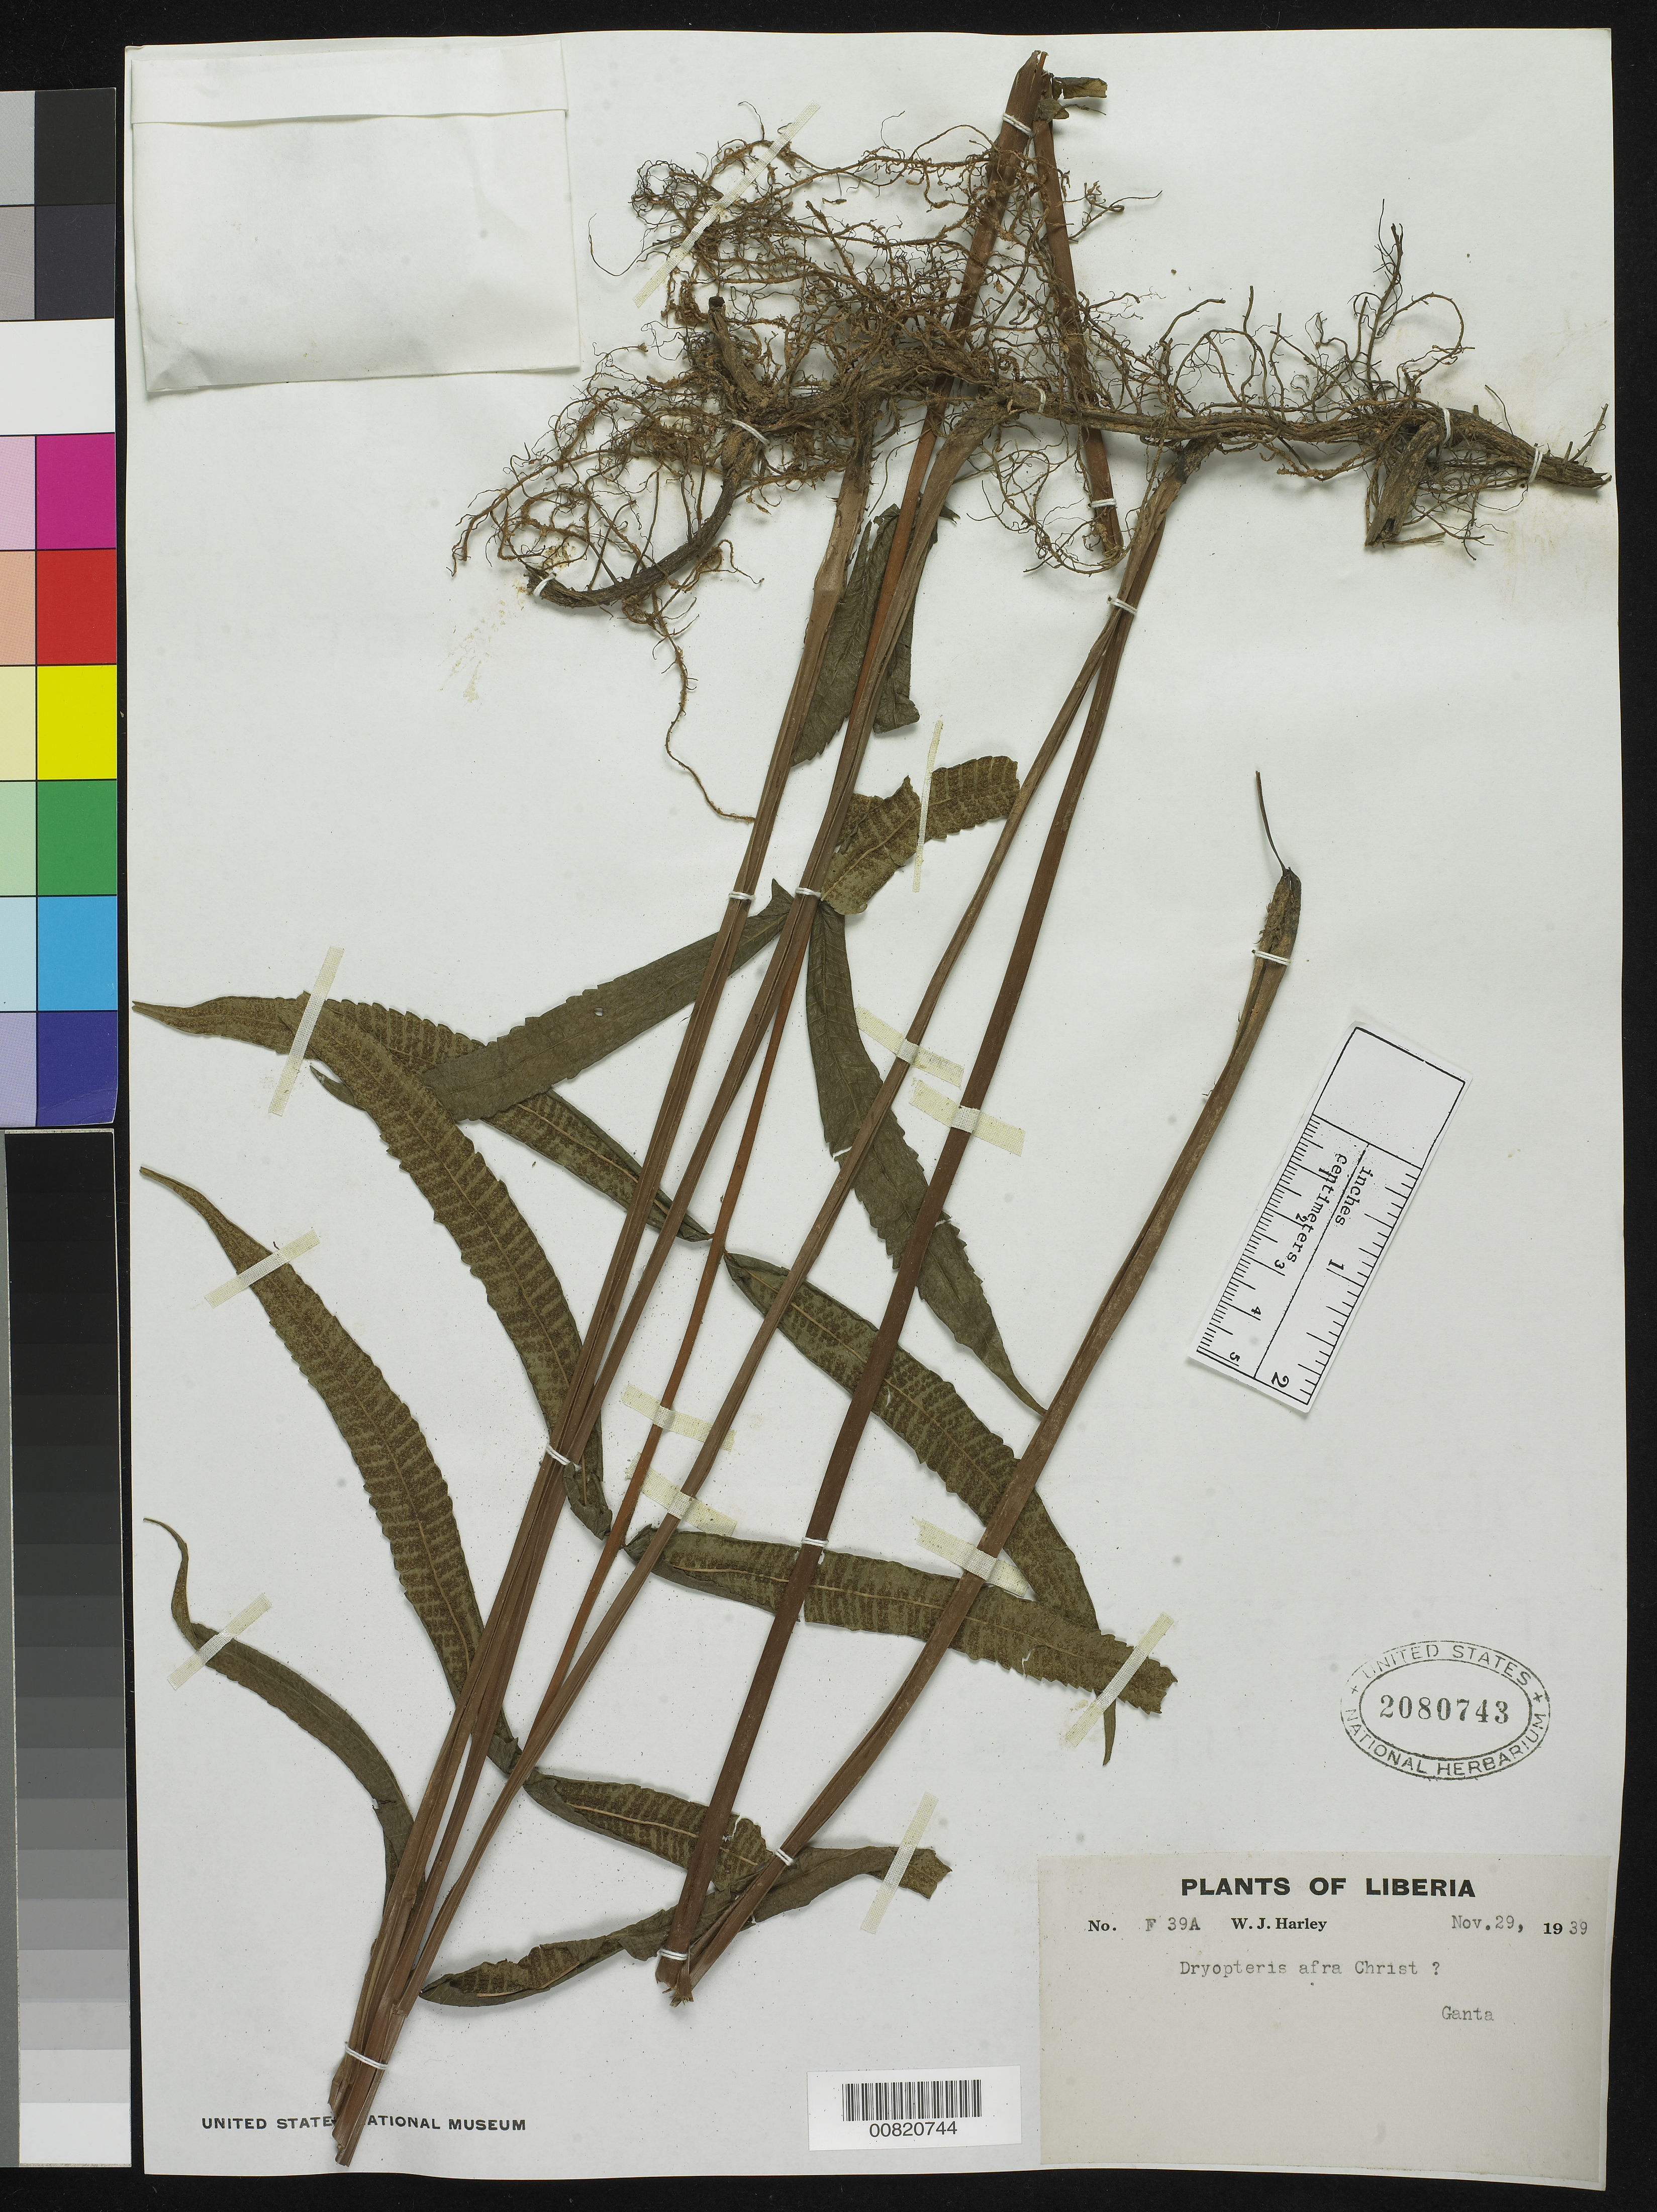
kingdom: Plantae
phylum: Tracheophyta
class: Polypodiopsida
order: Polypodiales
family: Thelypteridaceae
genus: Pneumatopteris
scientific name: Pneumatopteris afra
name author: (Christ) Holttum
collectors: Harley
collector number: F 39A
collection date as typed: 29 Nov 1939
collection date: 1939-11-29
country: Liberia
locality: Ganta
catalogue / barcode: US 2080743